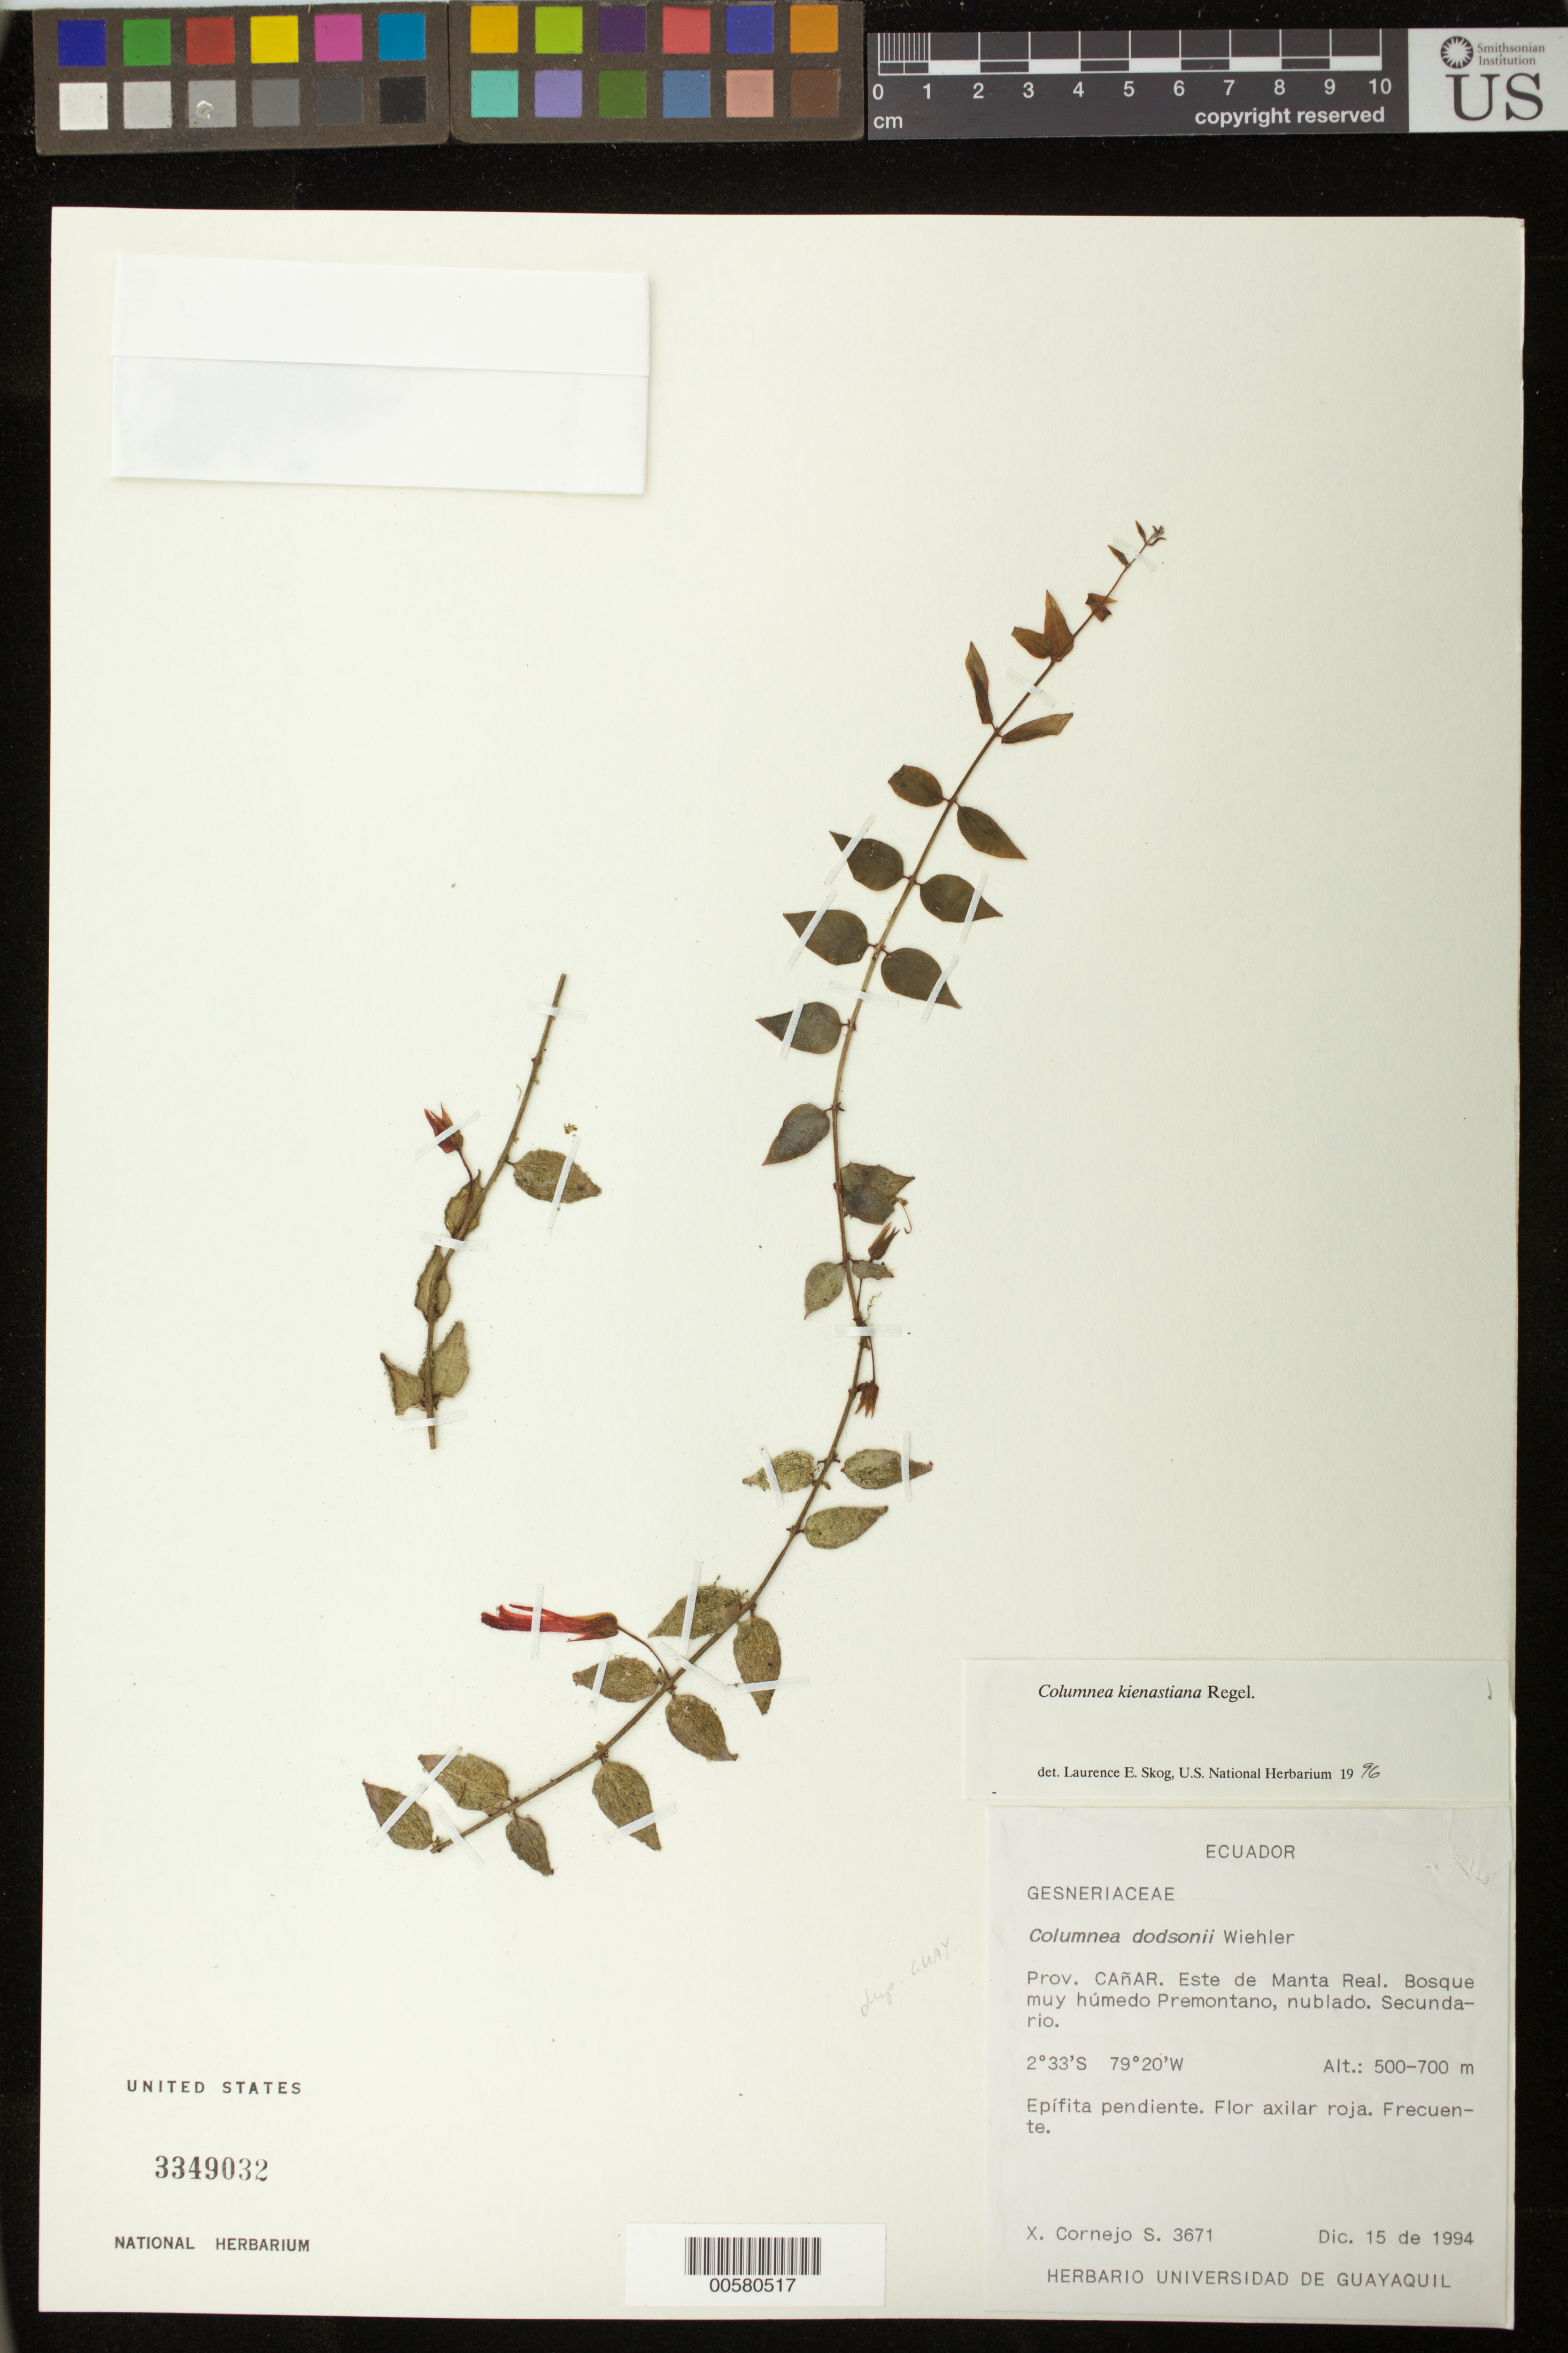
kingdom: Plantae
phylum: Tracheophyta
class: Magnoliopsida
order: Lamiales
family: Gesneriaceae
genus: Columnea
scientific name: Columnea kienastiana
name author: Regel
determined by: Skog, Laurence E.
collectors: X. F. Cornejo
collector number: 3671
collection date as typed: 15 Dec 1994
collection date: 1994-12-15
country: Ecuador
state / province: Cañar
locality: Este de Manta Real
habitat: Bosque muy húmedo premontano, nublado; secundario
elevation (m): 500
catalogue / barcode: US 3349032